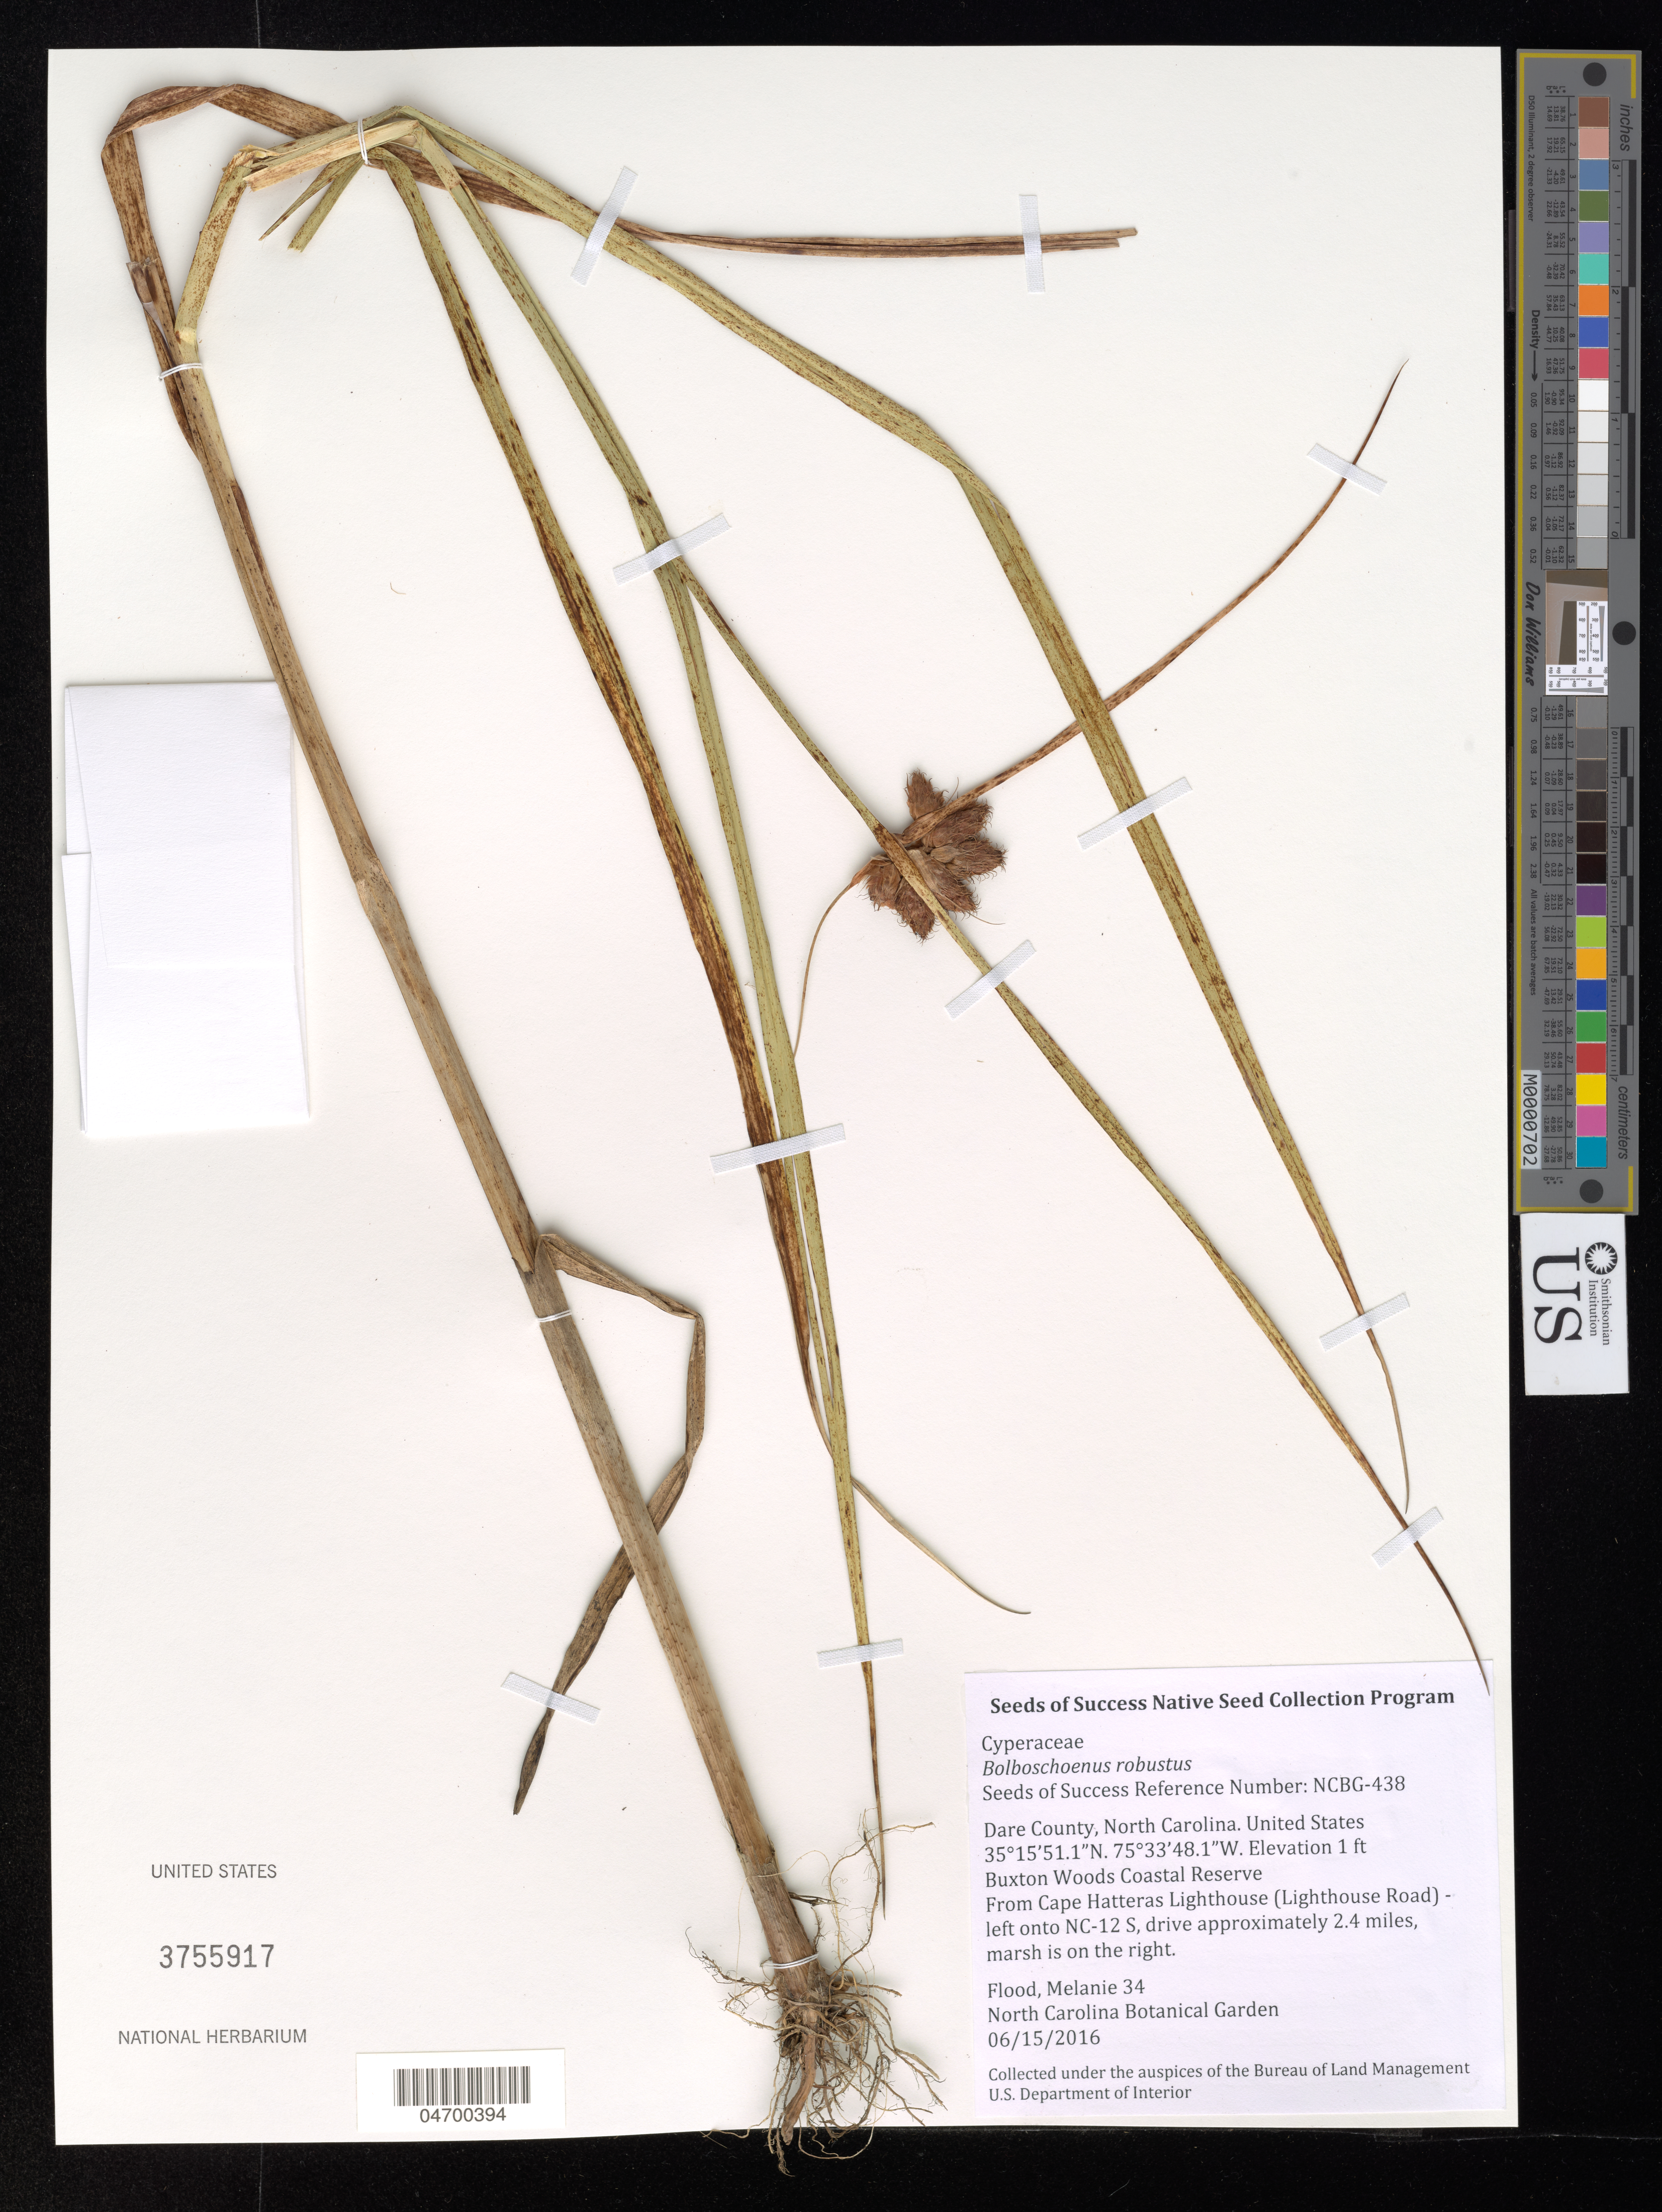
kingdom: Plantae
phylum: Tracheophyta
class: Liliopsida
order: Poales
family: Cyperaceae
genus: Bolboschoenus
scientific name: Bolboschoenus robustus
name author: (Pursh) Soják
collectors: M. Flood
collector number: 34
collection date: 2016-06-15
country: United States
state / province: North Carolina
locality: Dare County. Buxton Woods Coastal Reserve. From Cape Hatteras Lighthouse (Lighthouse Road)- left onto NC-12 S, drive approximately 2.4 miles, marsh is on the right.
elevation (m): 0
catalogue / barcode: US 3755917